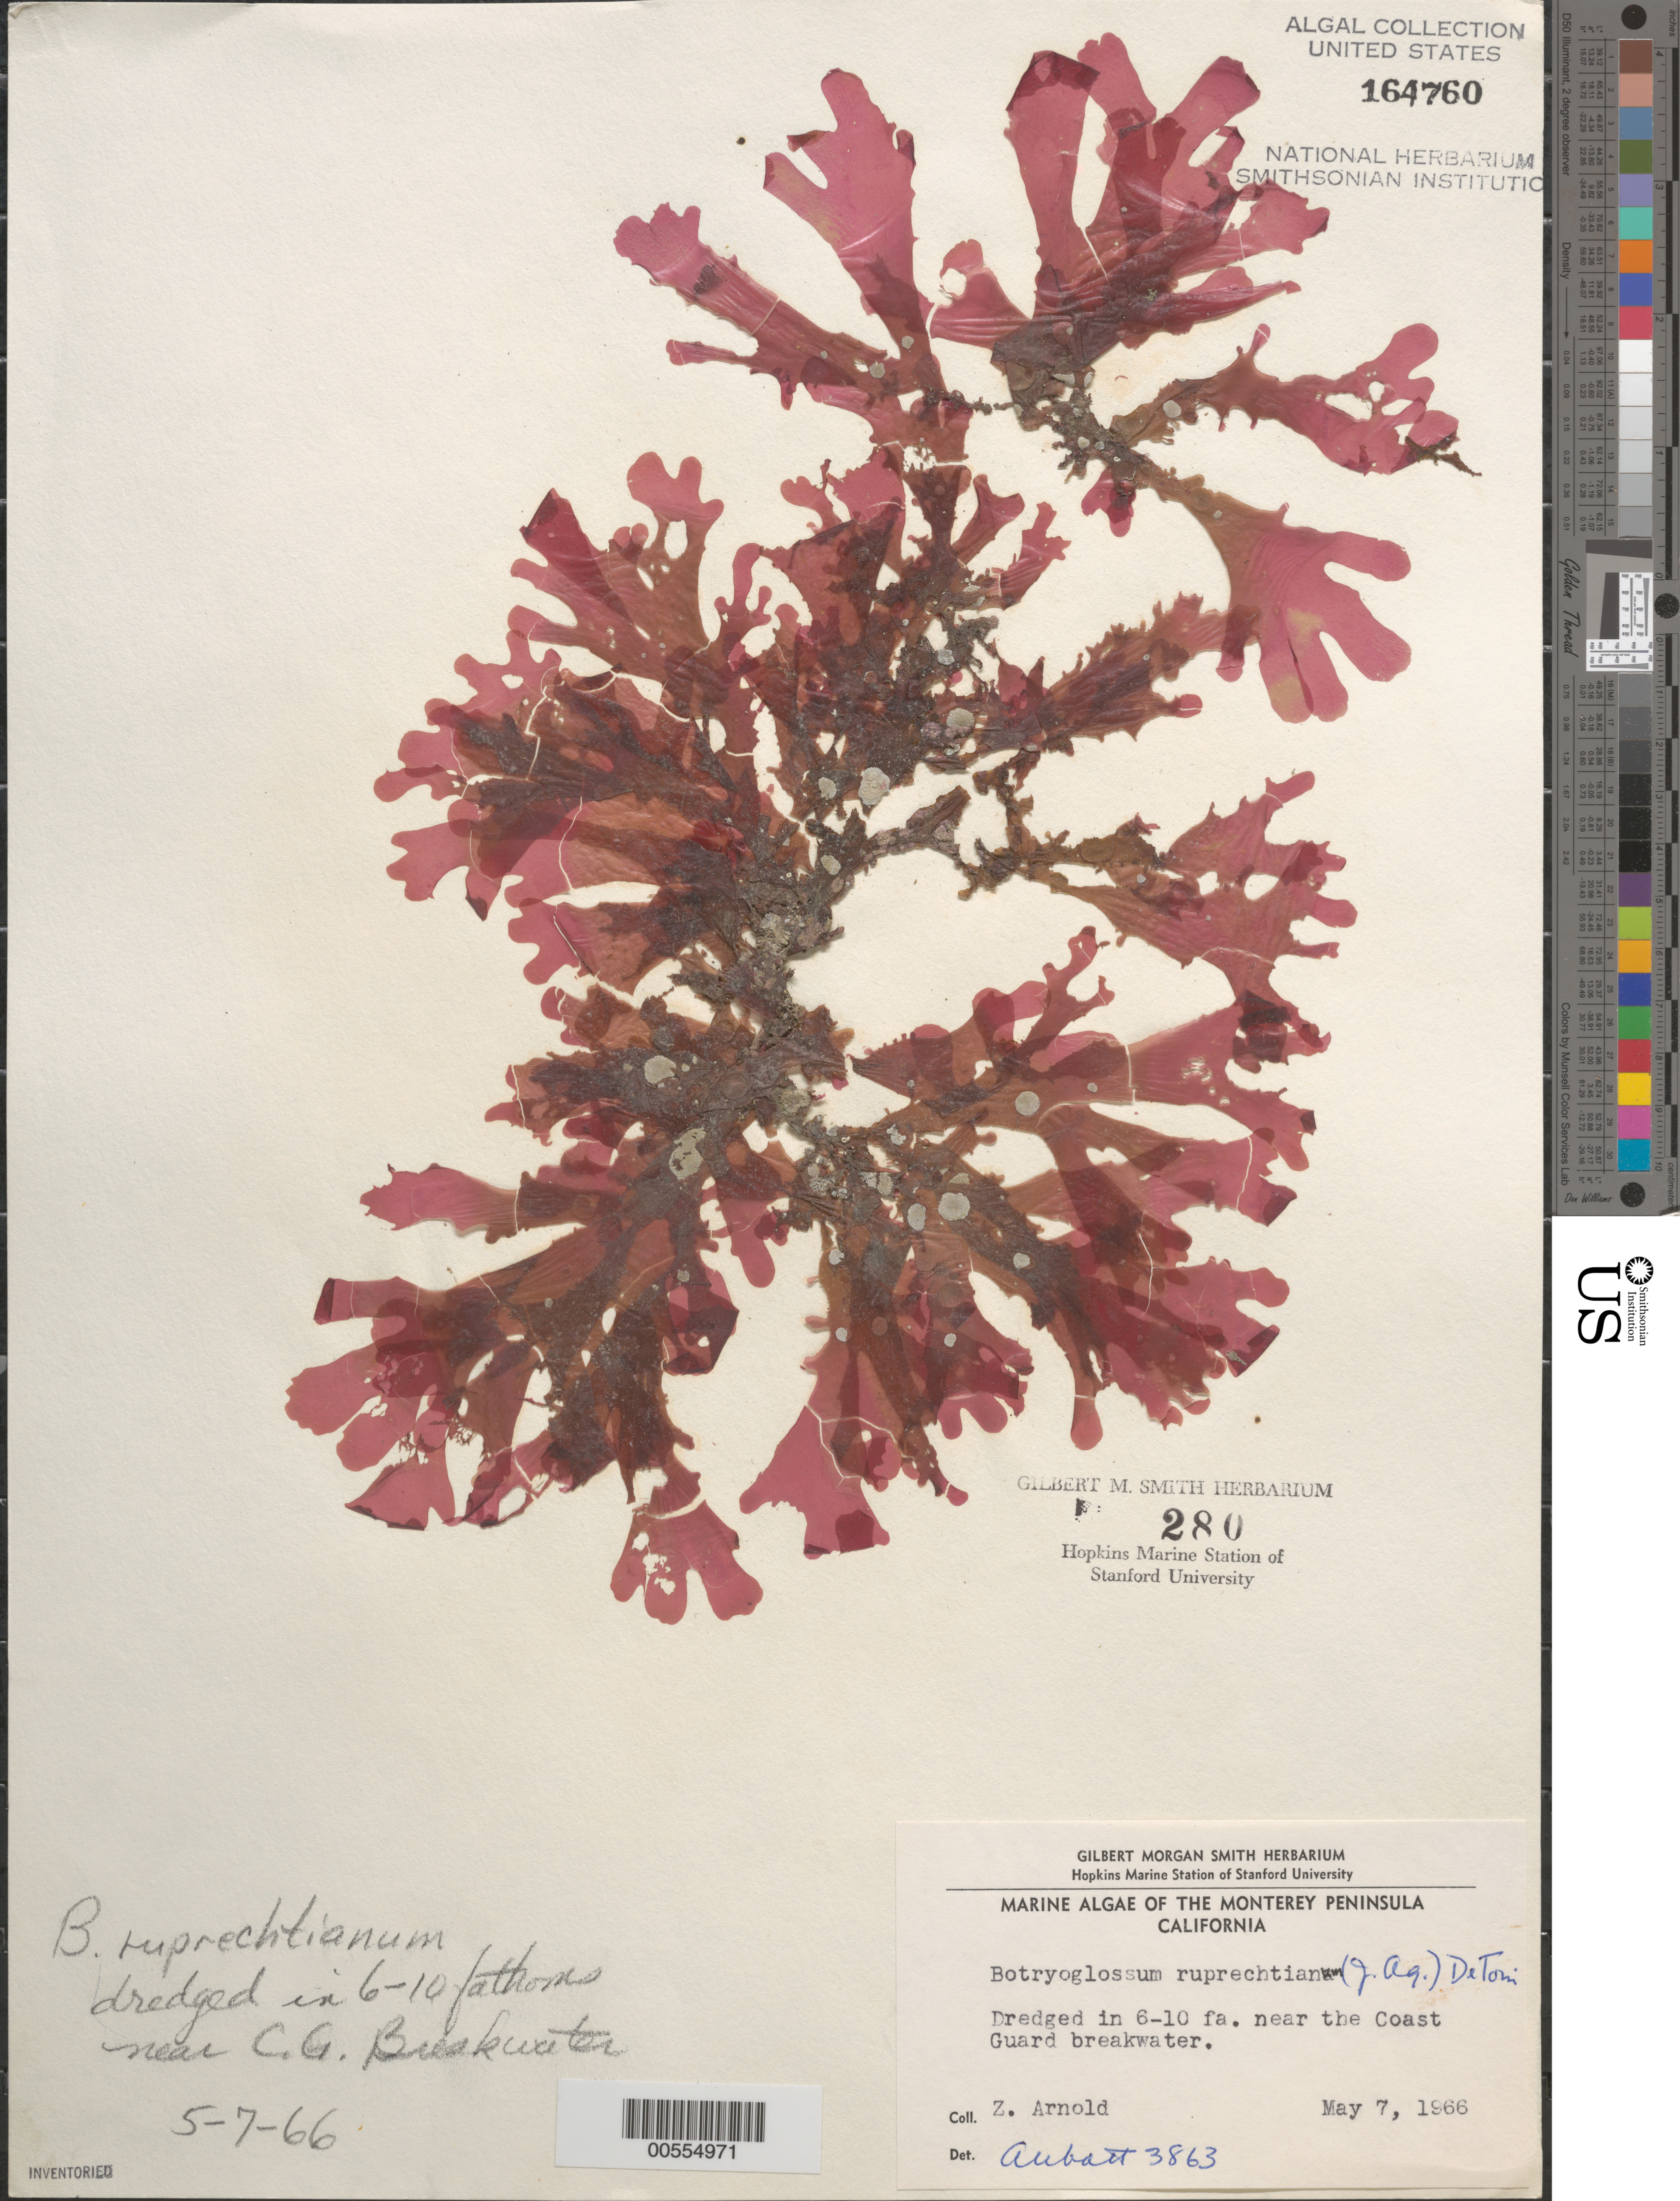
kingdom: Plantae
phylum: Rhodophyta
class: Florideophyceae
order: Ceramiales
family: Delesseriaceae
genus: Cryptopleura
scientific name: Cryptopleura ruprechtiana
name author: (J. Agardh) Kylin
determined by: Algae name updating Project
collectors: Z. M. Arnold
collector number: IAA 3863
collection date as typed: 07 May 1966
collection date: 1966-05-07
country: United States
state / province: California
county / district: Monterey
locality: Monterey Bay, near Coast Guard breakwater, Monterey Peninsula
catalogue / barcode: US 164760